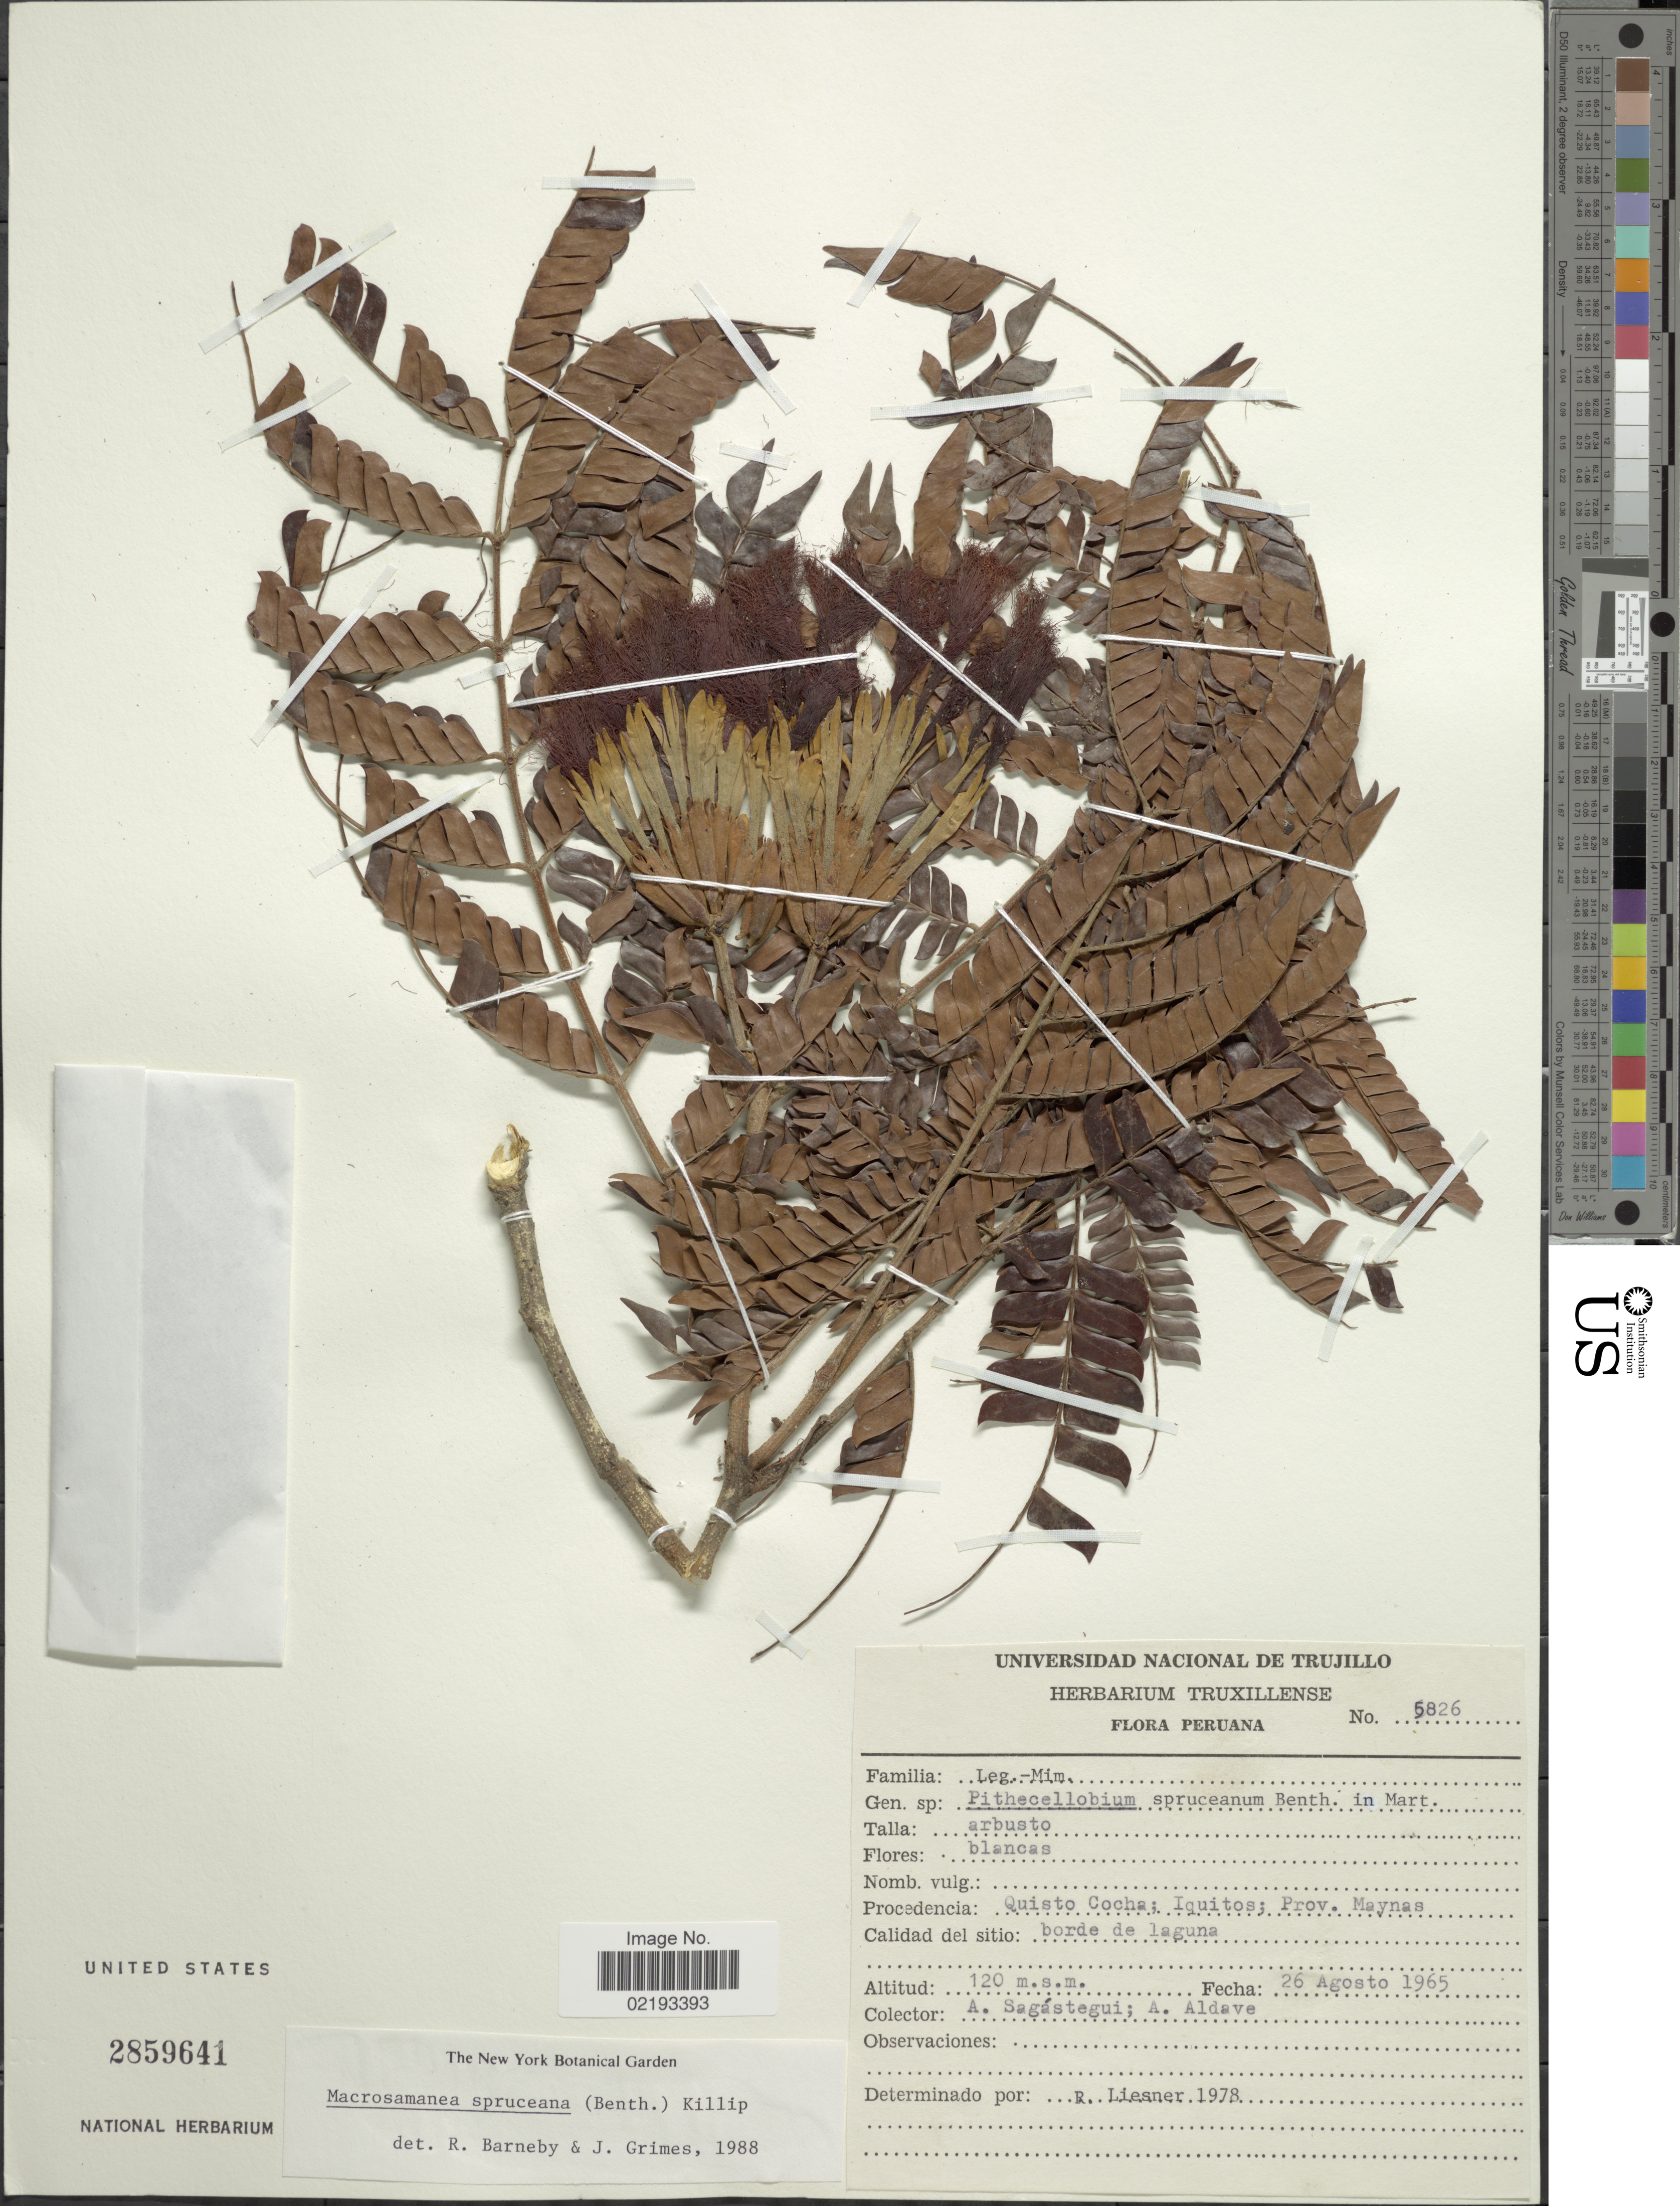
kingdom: Plantae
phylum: Tracheophyta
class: Magnoliopsida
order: Fabales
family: Fabaceae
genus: Macrosamanea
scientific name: Macrosamanea spruceana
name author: (Benth.) Killip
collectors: A. Sagástequi & A. Aldave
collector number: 5826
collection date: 1965-08-26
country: Peru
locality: Quisto Cocha; Iquitos; Prov. Maynas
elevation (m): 120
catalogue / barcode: US 2859641